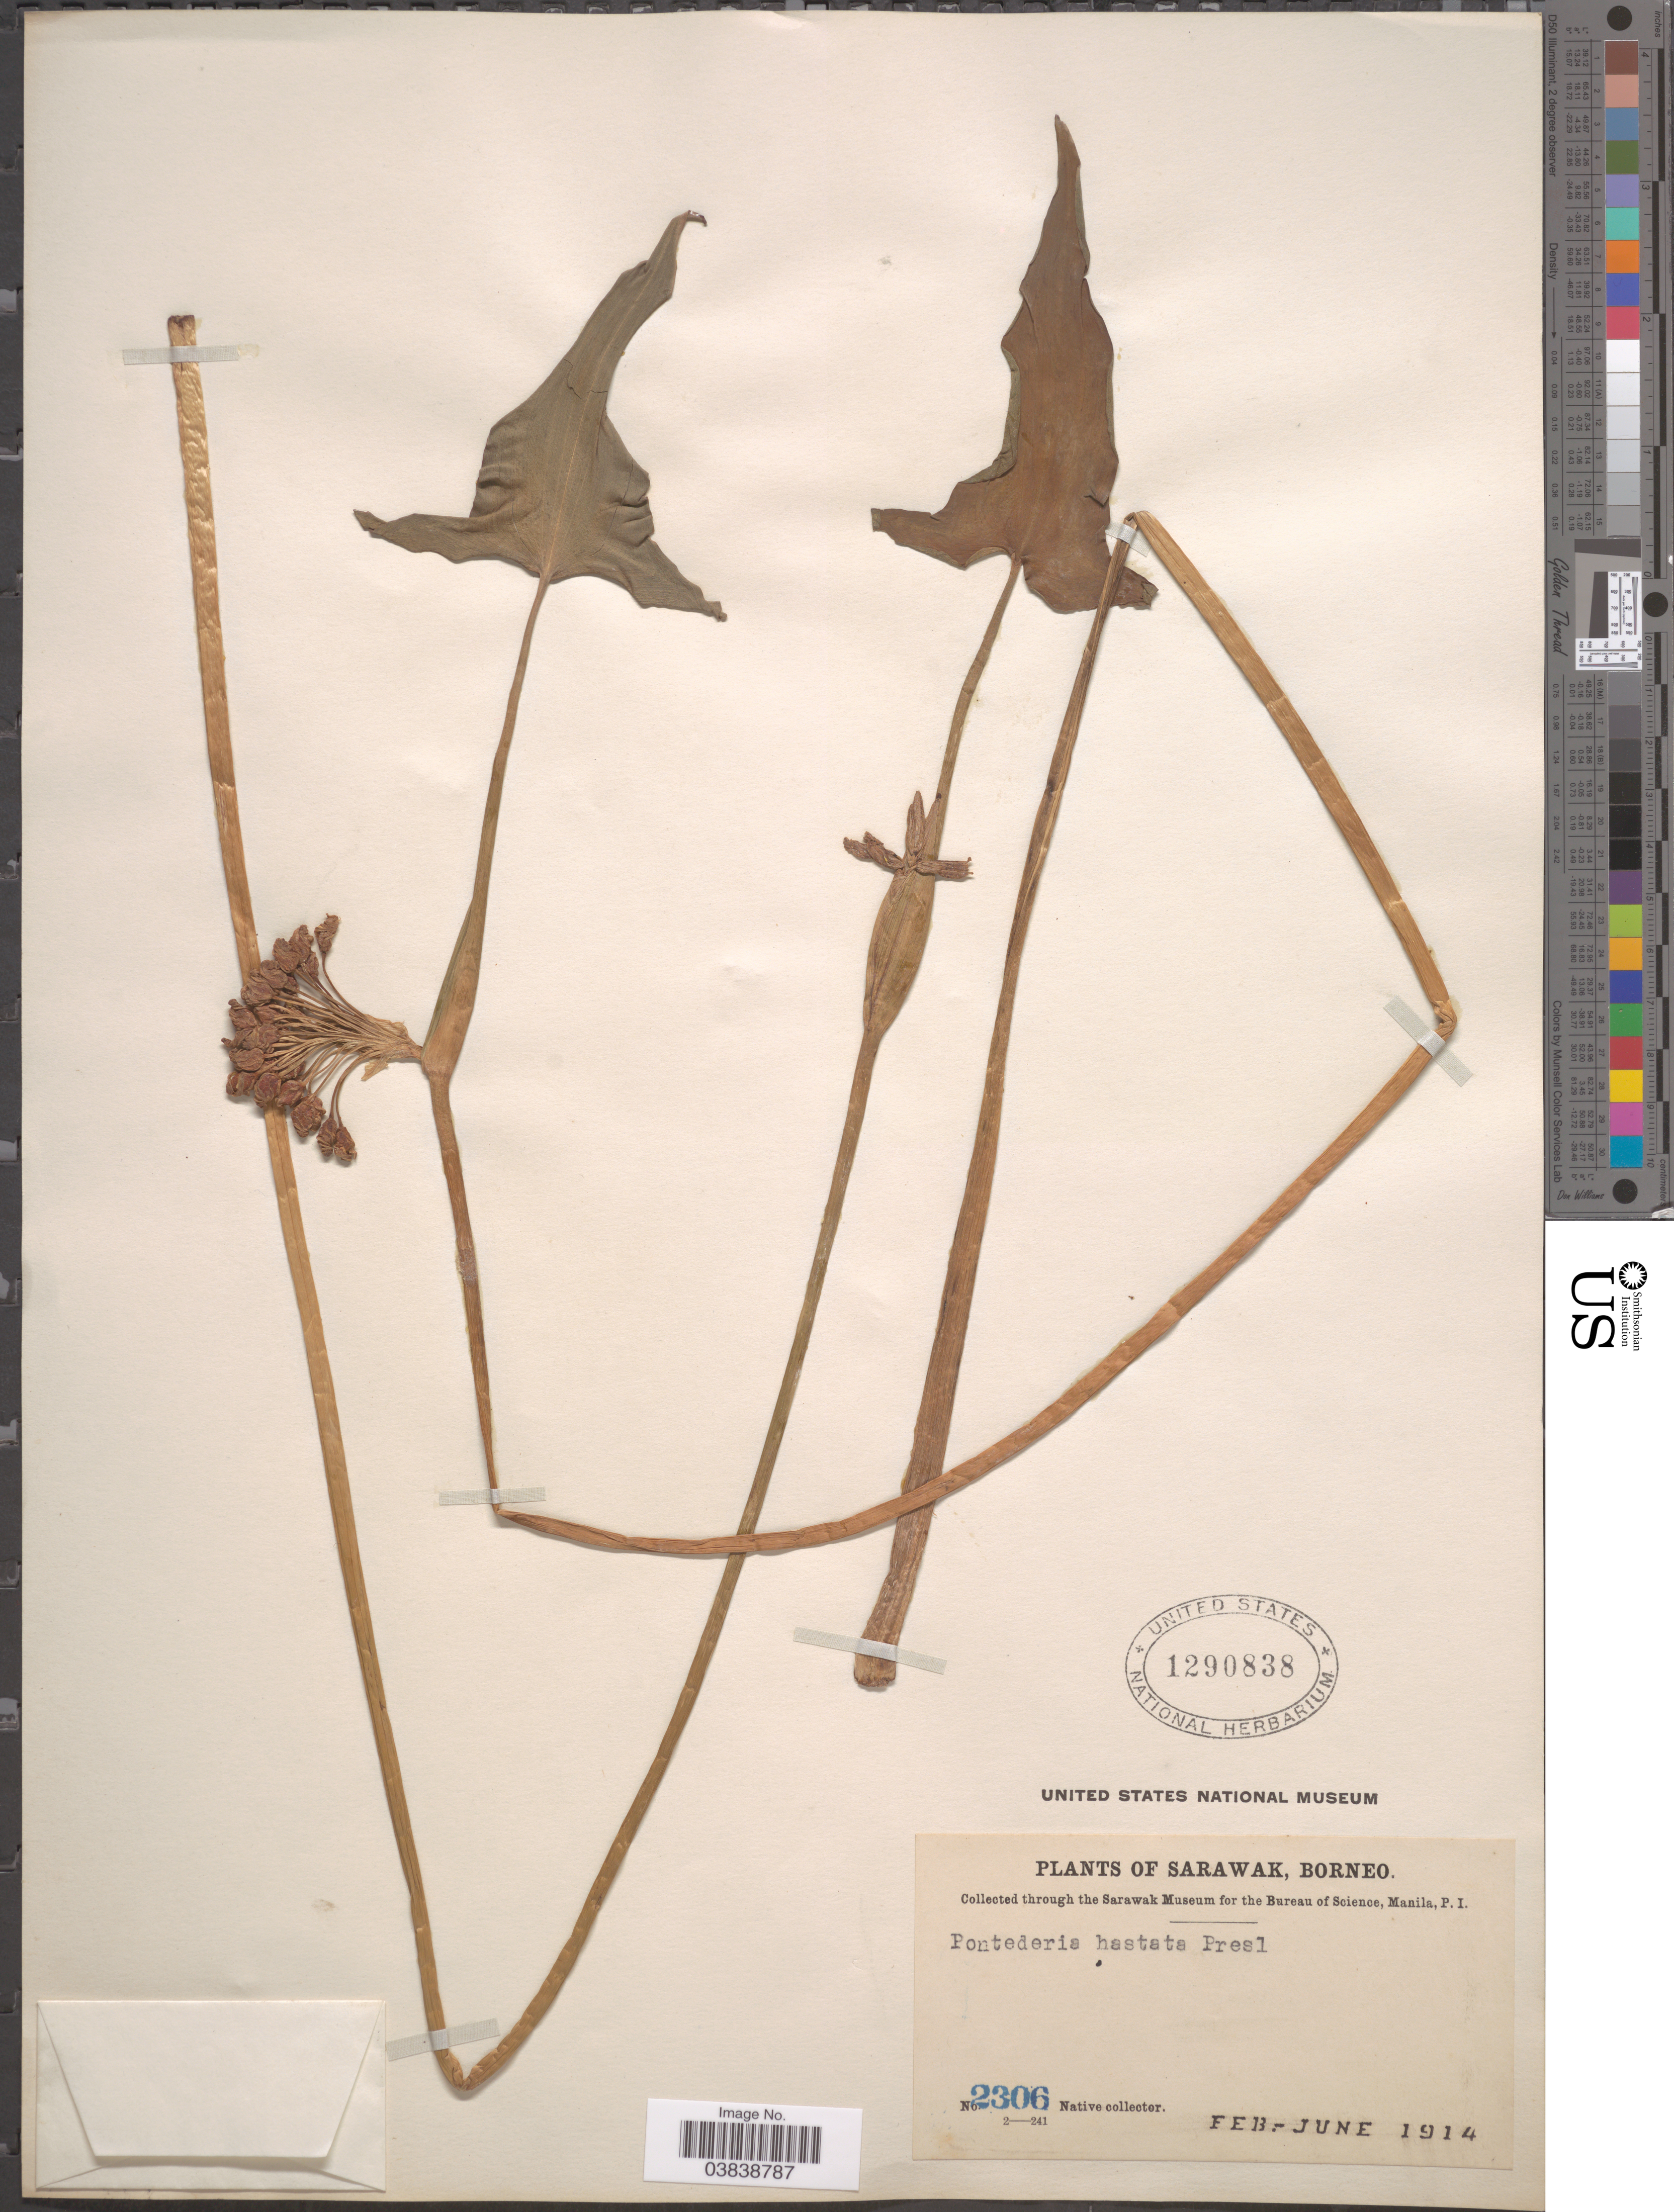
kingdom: Plantae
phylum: Tracheophyta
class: Liliopsida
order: Commelinales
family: Pontederiaceae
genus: Monochoria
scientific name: Monochoria hastata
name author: (L.) Solms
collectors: Native collector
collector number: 2306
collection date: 1914-02/1914-06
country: Malaysia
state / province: Sarawak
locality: Borneo.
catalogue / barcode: US 1290838